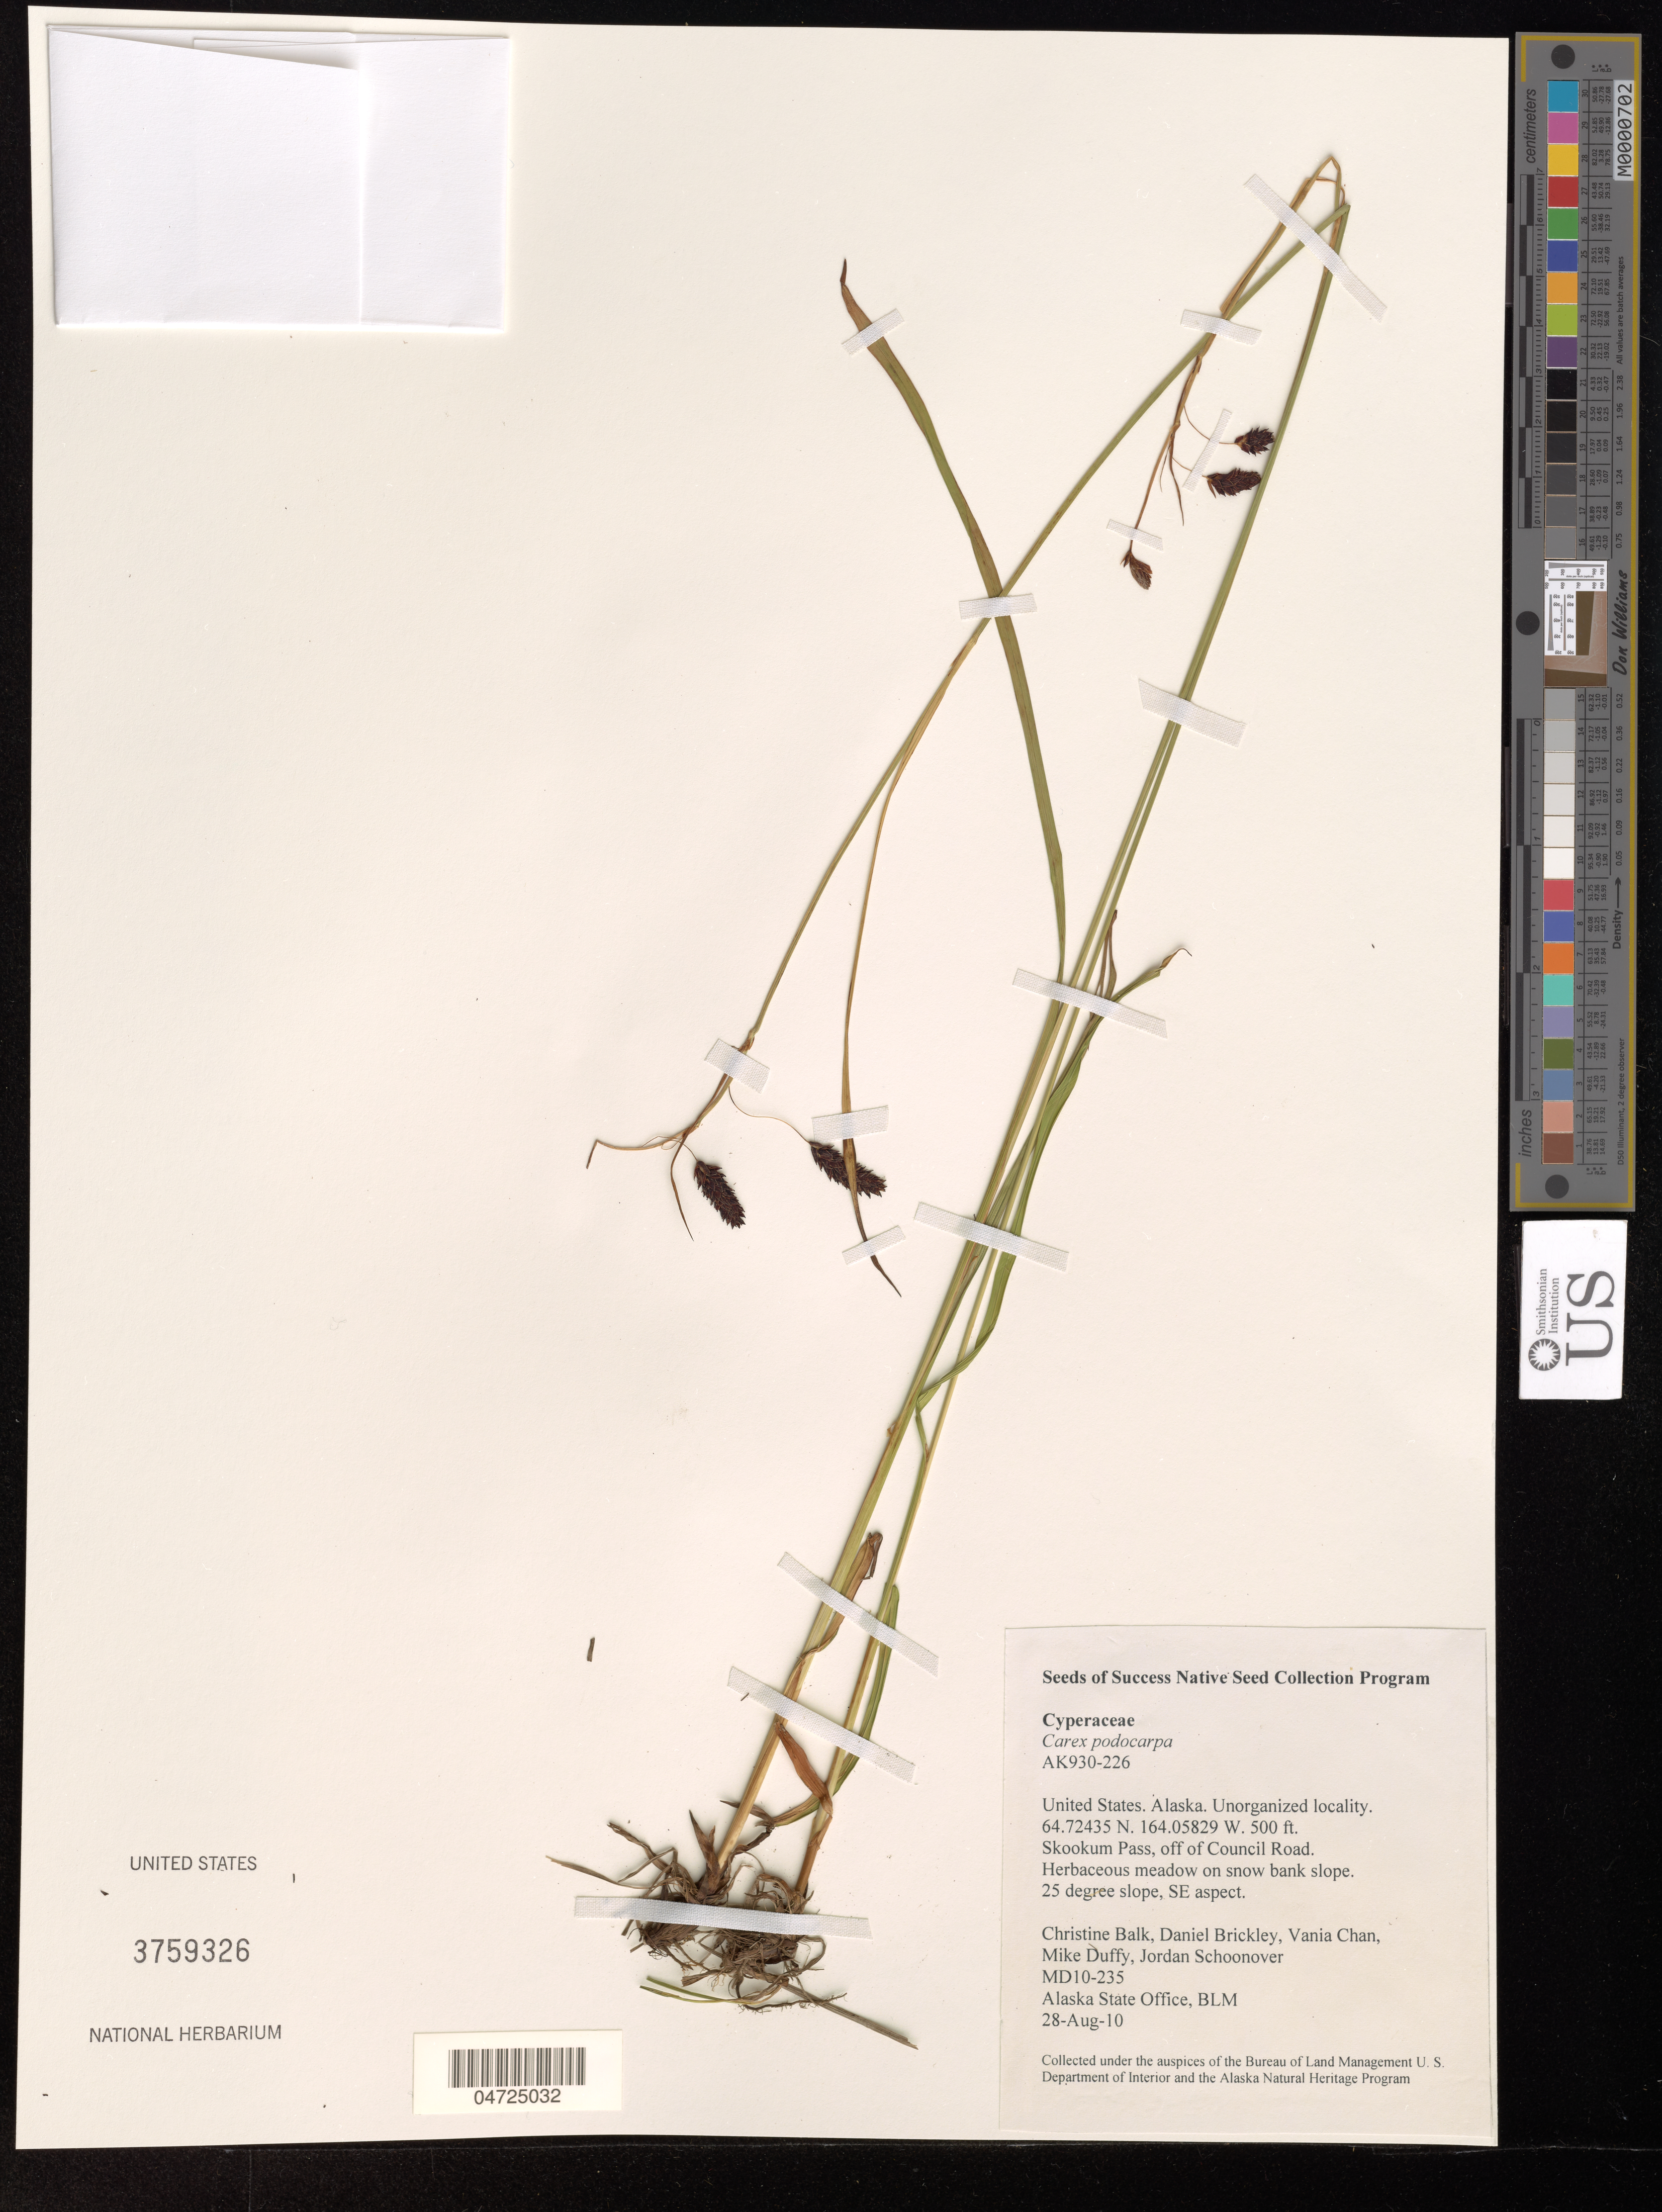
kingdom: Plantae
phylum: Tracheophyta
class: Liliopsida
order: Poales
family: Cyperaceae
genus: Carex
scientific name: Carex podocarpa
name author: R. Br.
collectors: C. Balk, D. Brickley, V. Chan & M. Duffy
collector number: MD10-235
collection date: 2010-08-28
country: United States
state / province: Alaska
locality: Skookum Pass, off of Council Road.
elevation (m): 152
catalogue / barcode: US 3759326